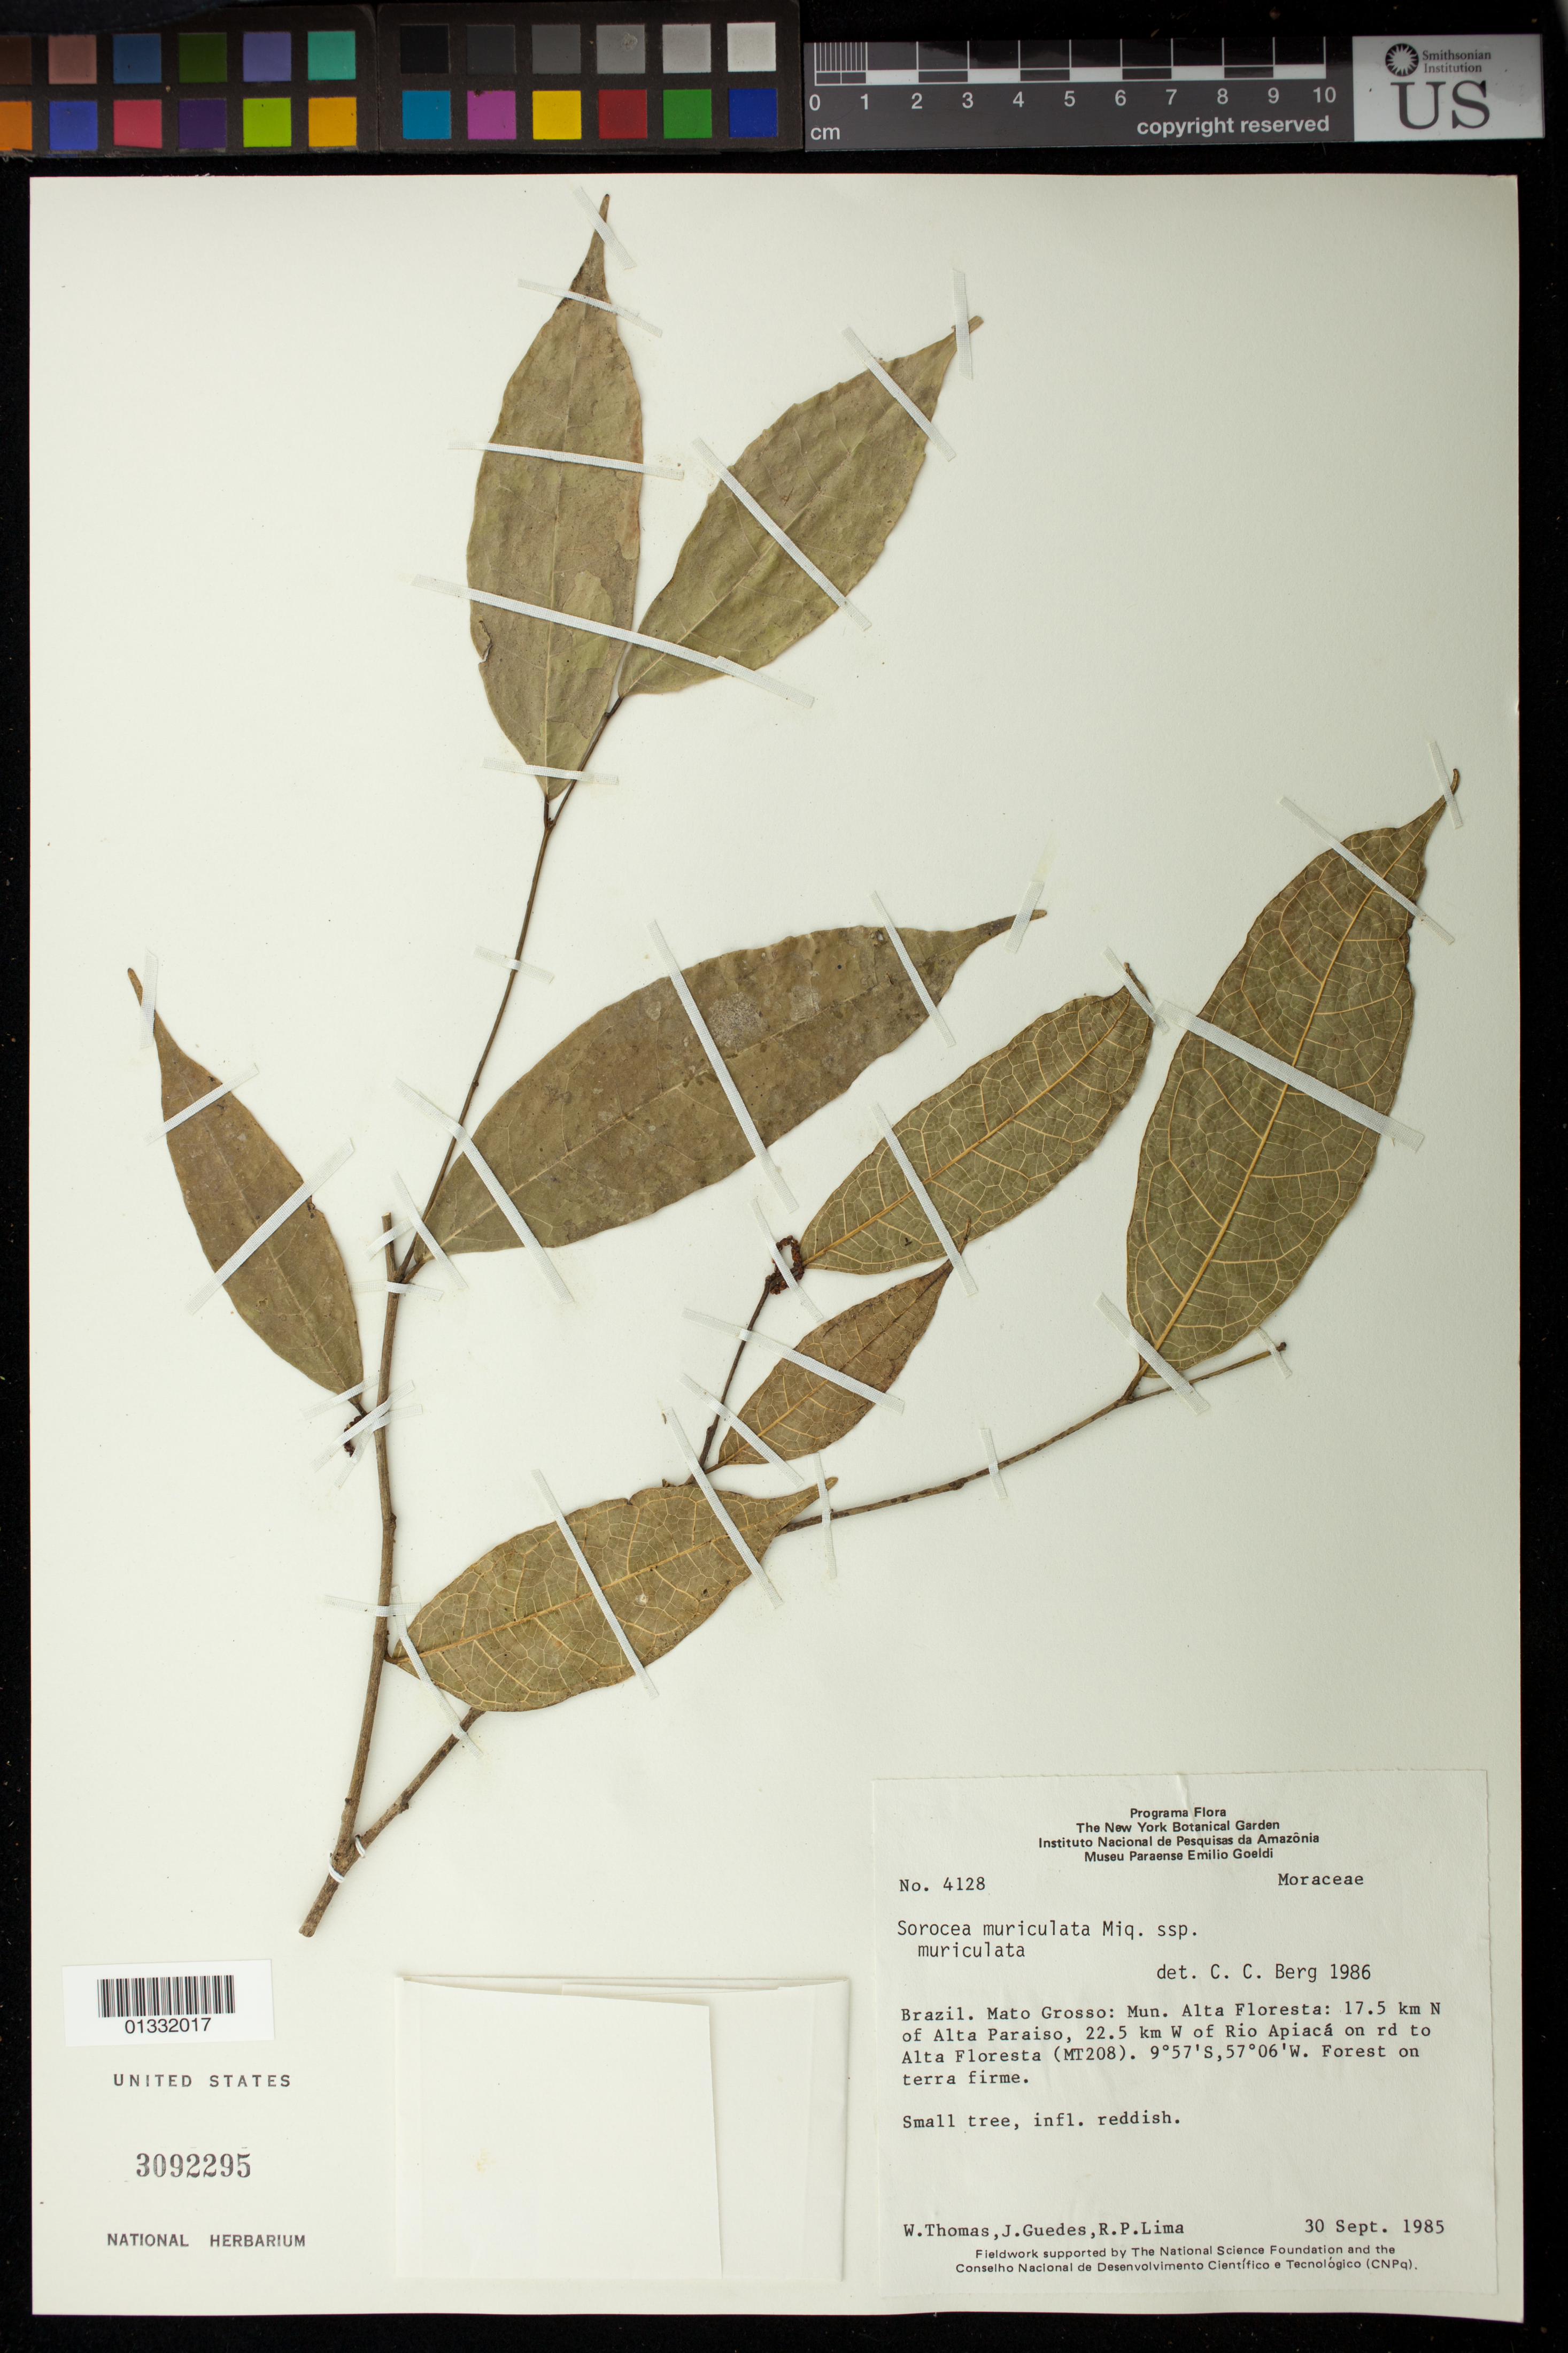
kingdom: Plantae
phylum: Tracheophyta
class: Magnoliopsida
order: Rosales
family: Moraceae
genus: Sorocea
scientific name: Sorocea muriculata subsp. muriculata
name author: Miq.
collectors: W. Thomas, J. Guedes & R. P. Lima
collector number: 4128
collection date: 1985-09-30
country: Brazil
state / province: Mato Grosso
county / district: Alta Floresta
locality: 17.5km N of Alta Paraiso, 22.5km W of Rio Apiacá on rd to Alta Floresta (MT208)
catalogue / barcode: US 3092295